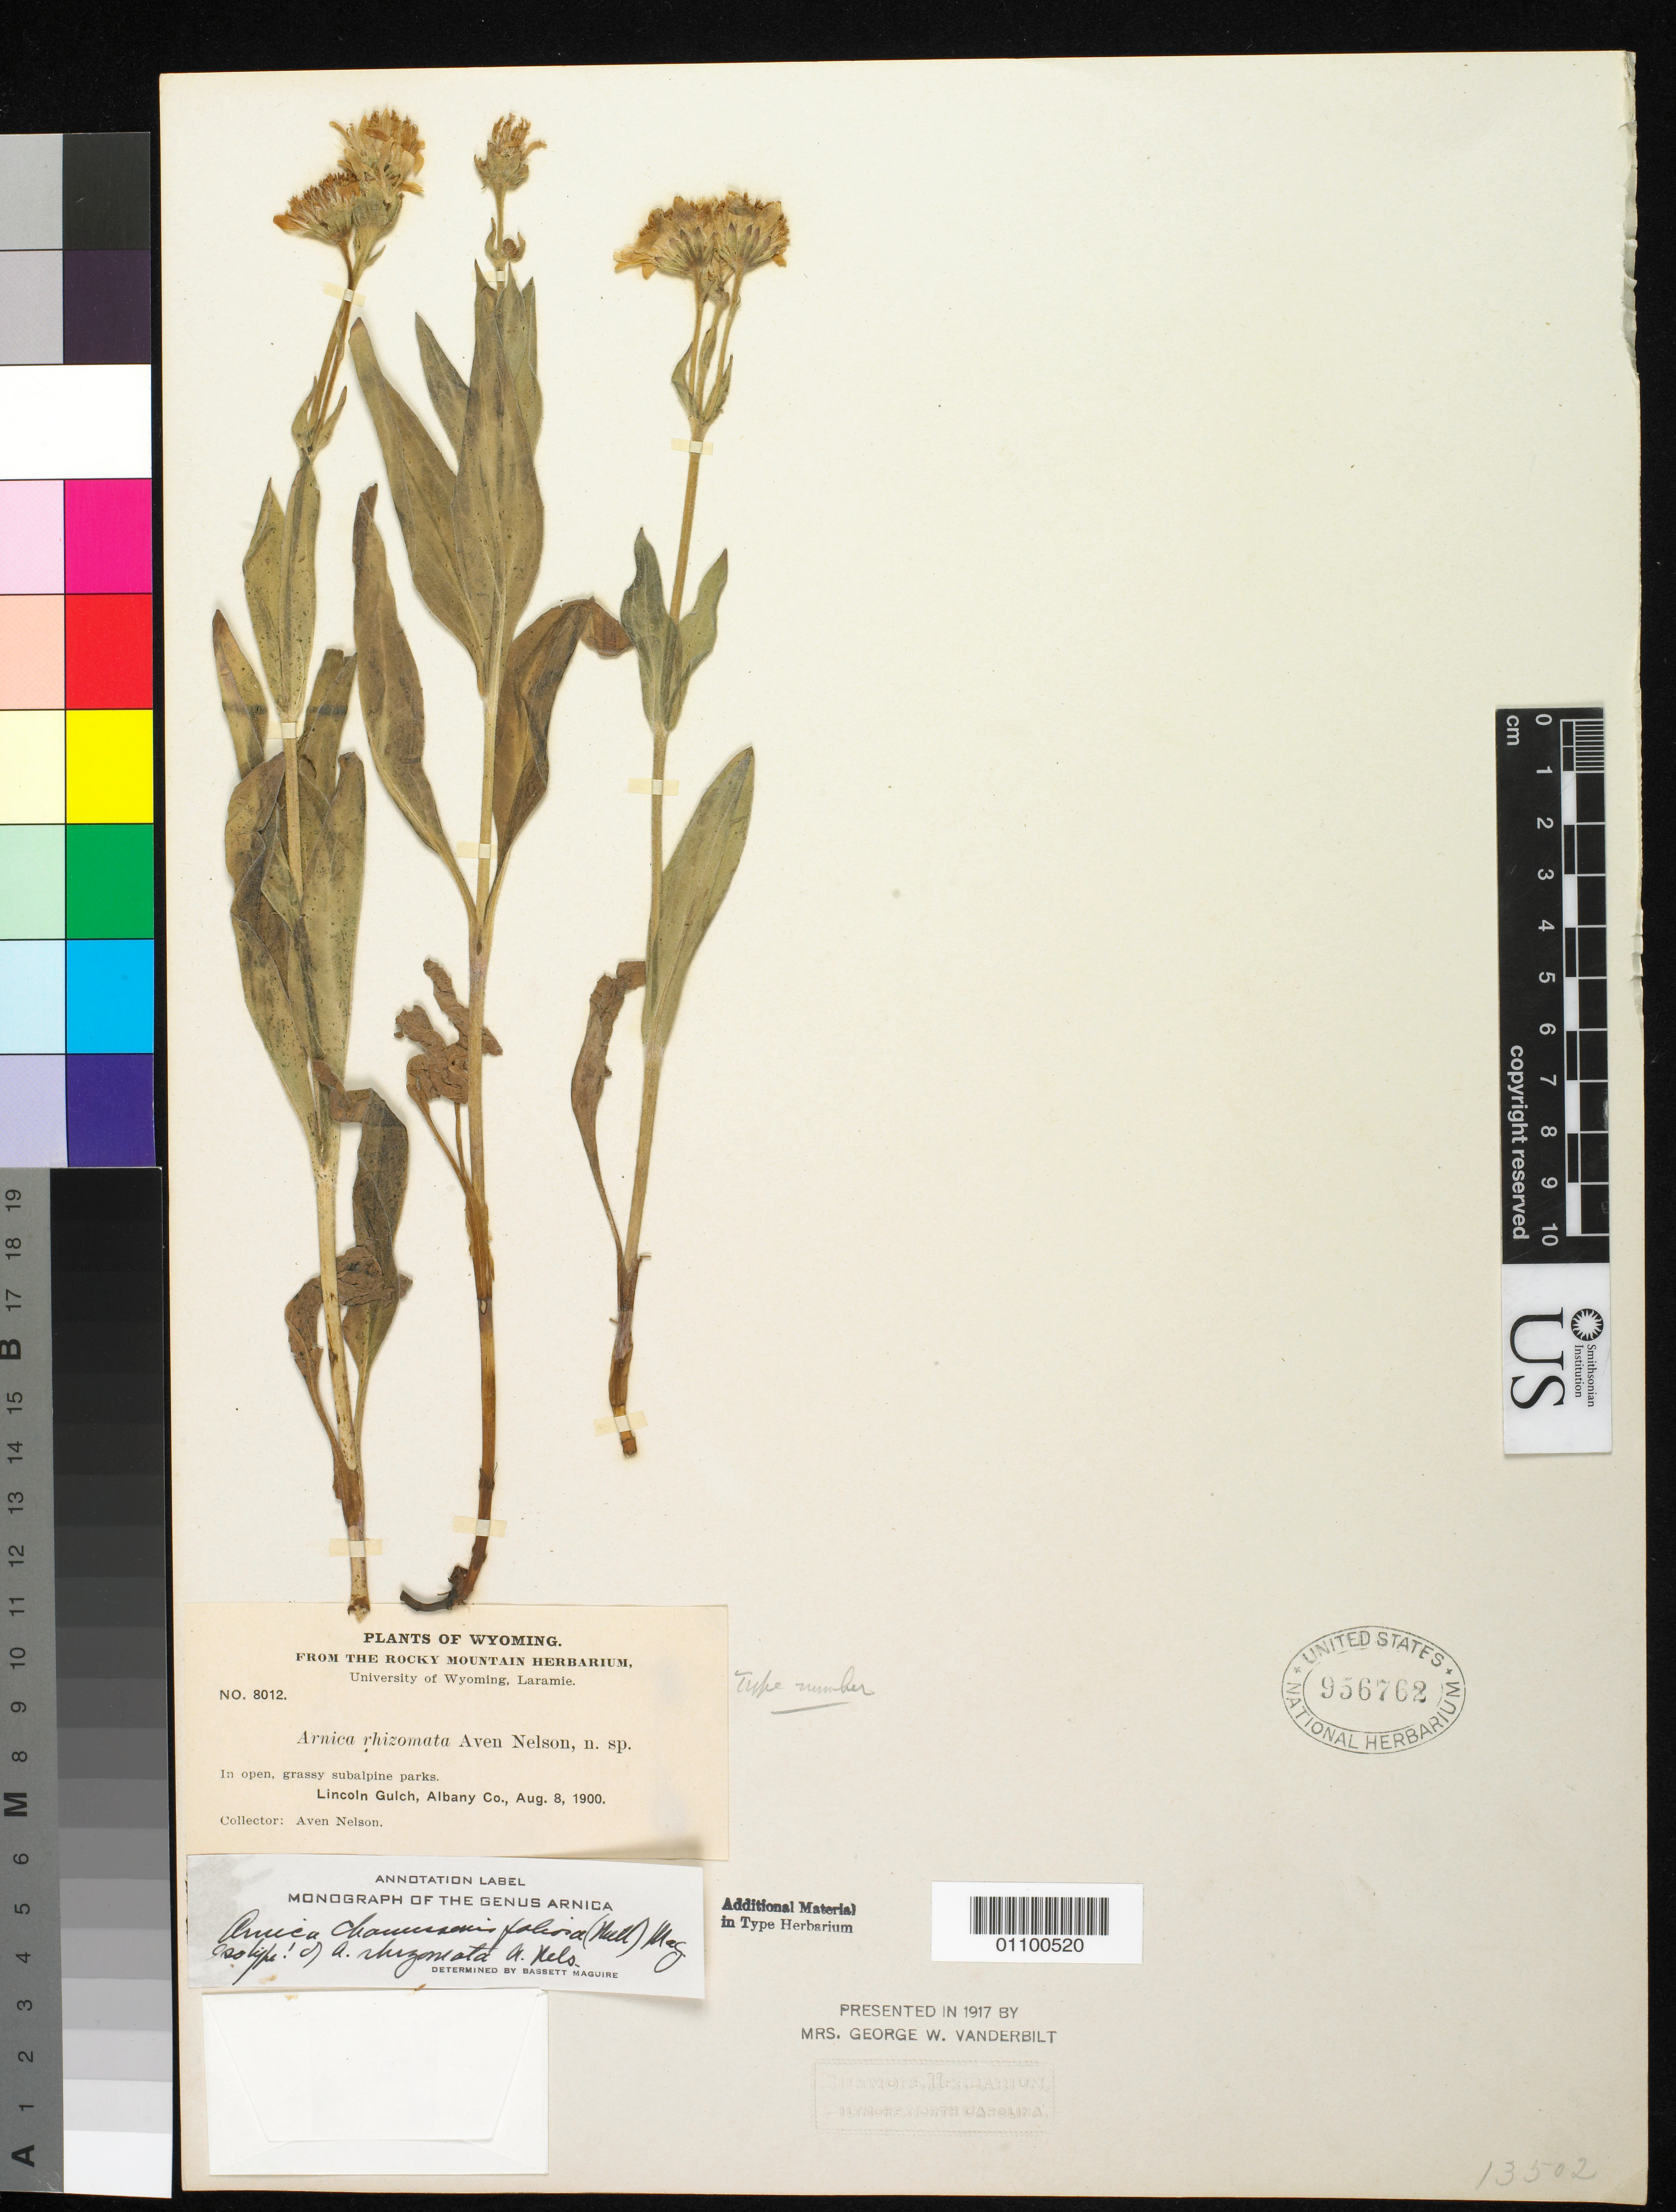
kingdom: Plantae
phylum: Tracheophyta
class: Magnoliopsida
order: Asterales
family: Asteraceae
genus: Arnica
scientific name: Arnica rhizomata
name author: A. Nelson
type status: Isotype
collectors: A. Nelson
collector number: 8012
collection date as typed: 08 Aug 1900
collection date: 1900-08-08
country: United States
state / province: Wyoming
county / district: Albany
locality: Lincoln Gulch.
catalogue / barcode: US 956762